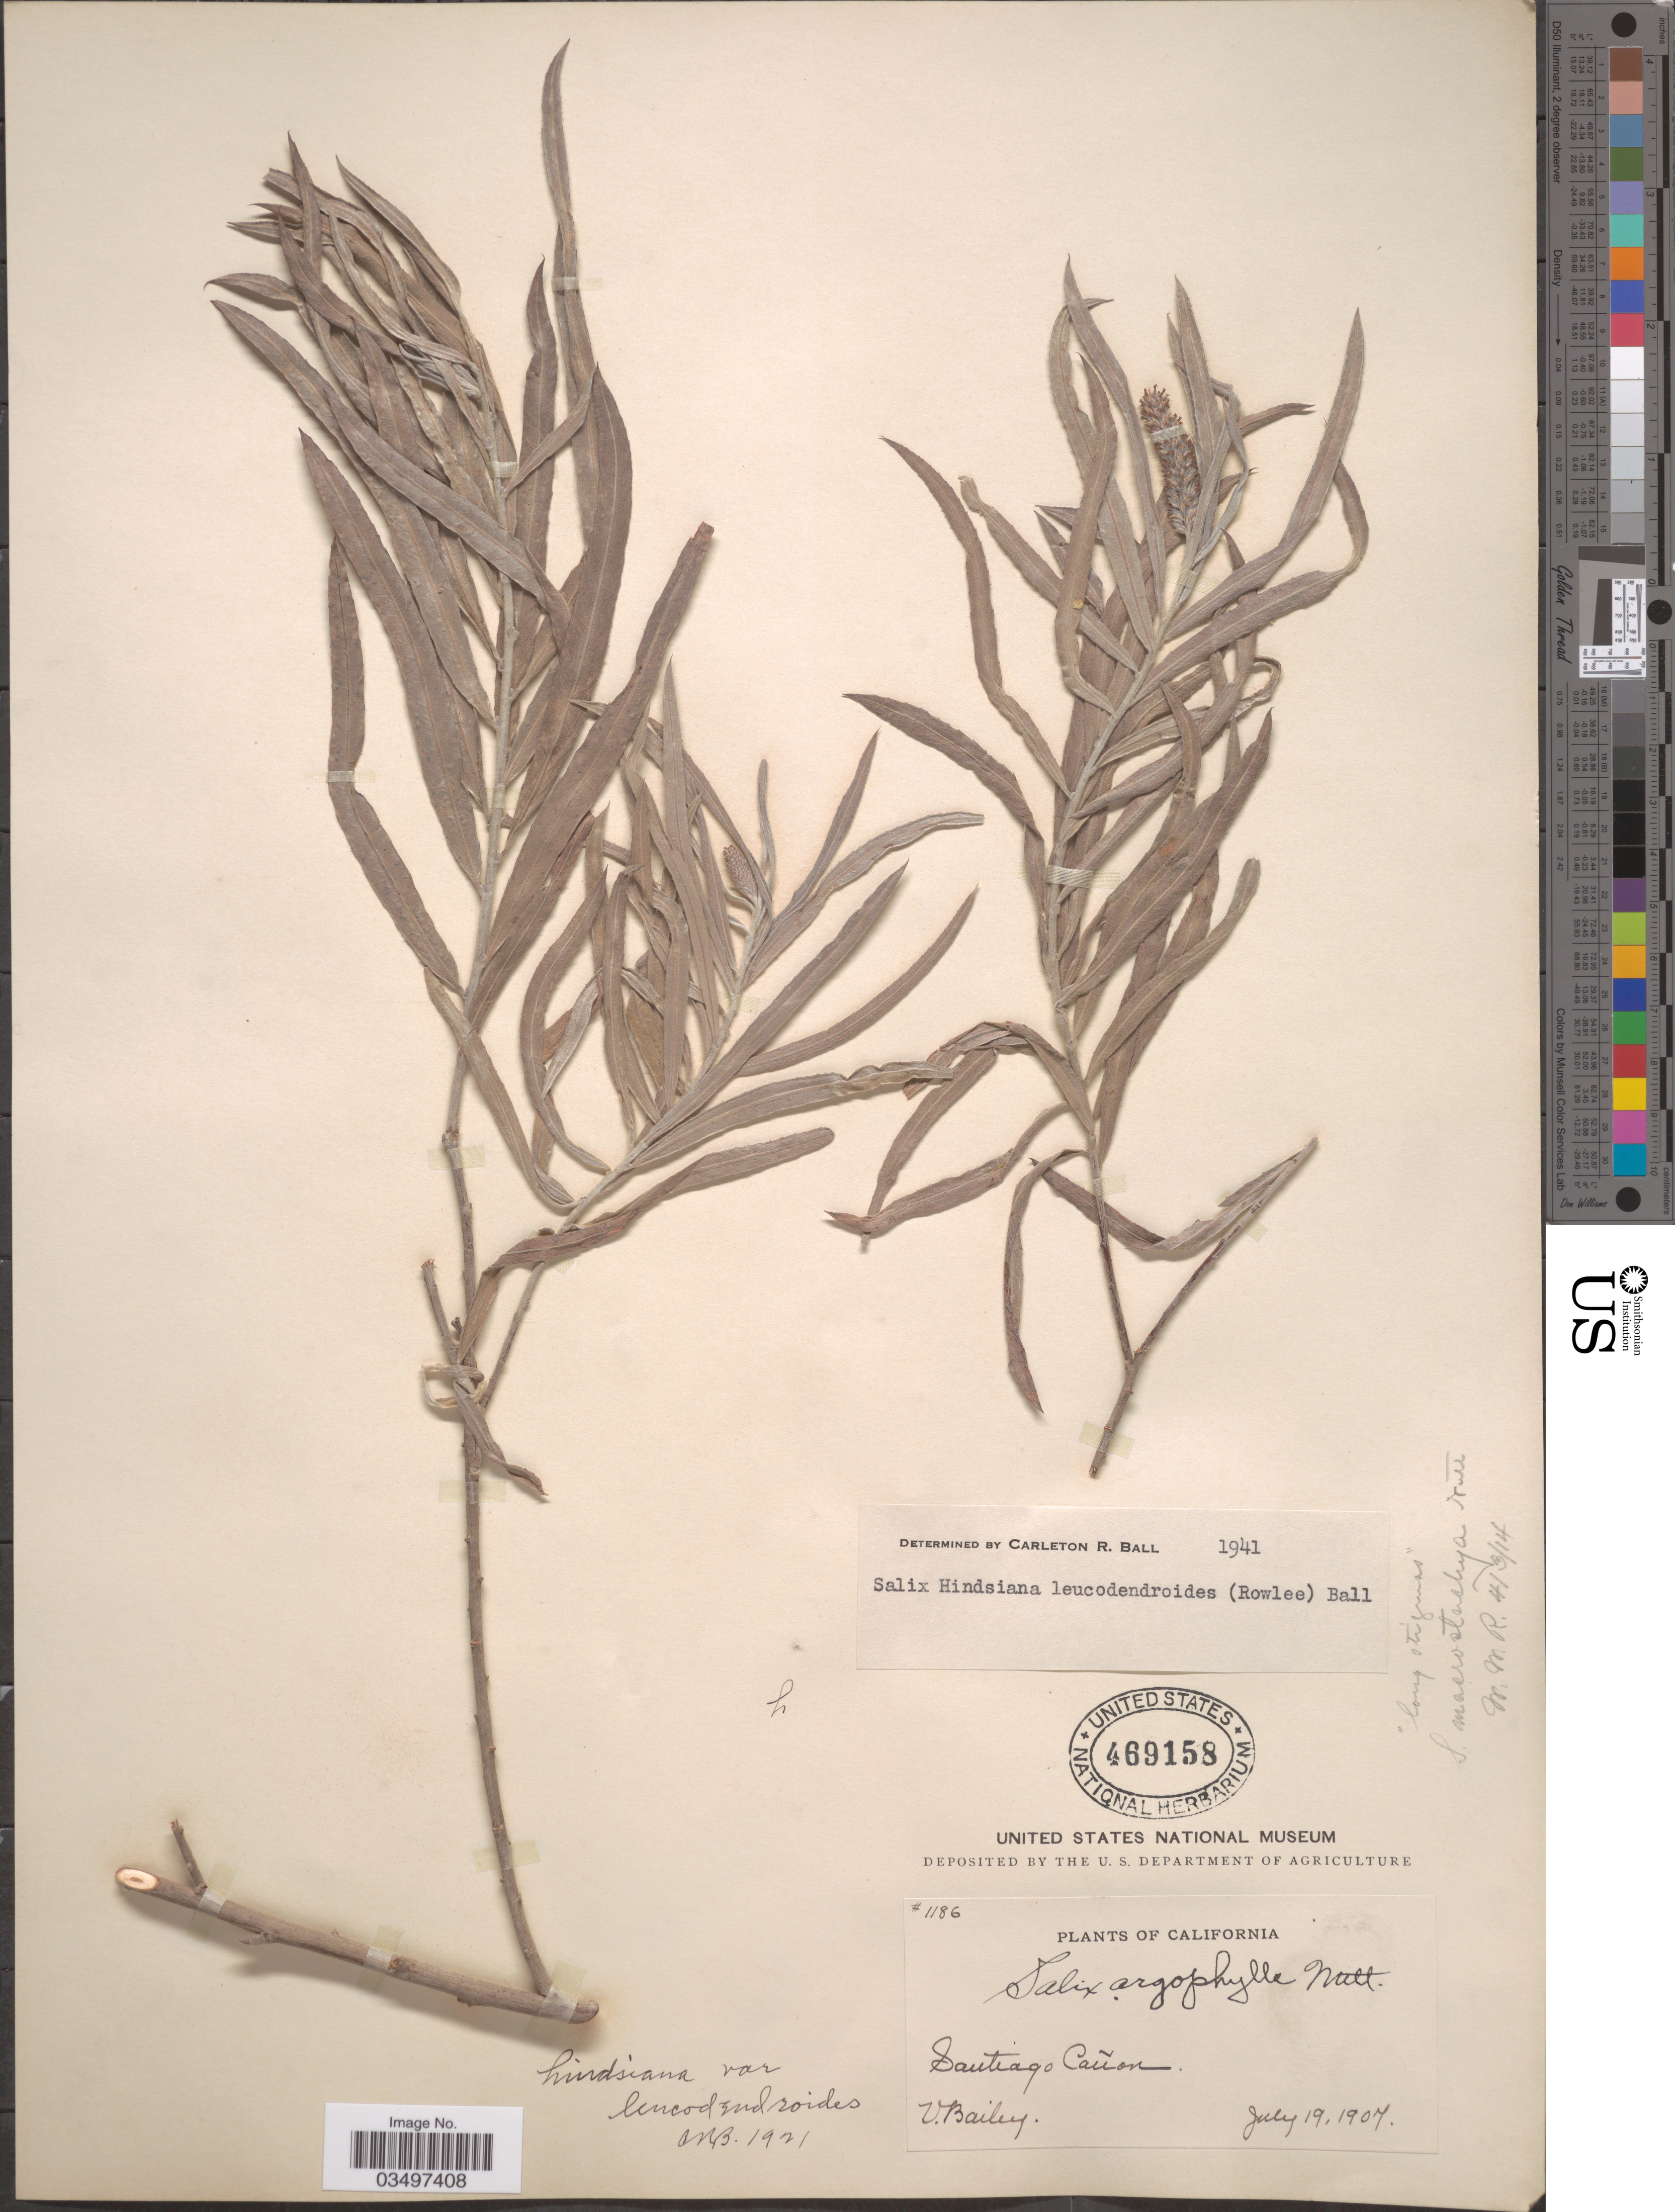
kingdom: Plantae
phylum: Tracheophyta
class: Magnoliopsida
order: Malpighiales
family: Salicaceae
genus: Salix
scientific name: Salix hindsiana var. leucodendroides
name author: (Rowlee) C.R. Ball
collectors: V. L. Bailey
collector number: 1186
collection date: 1907-07-19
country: United States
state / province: California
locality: Santiago Cañon.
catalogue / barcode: US 469158